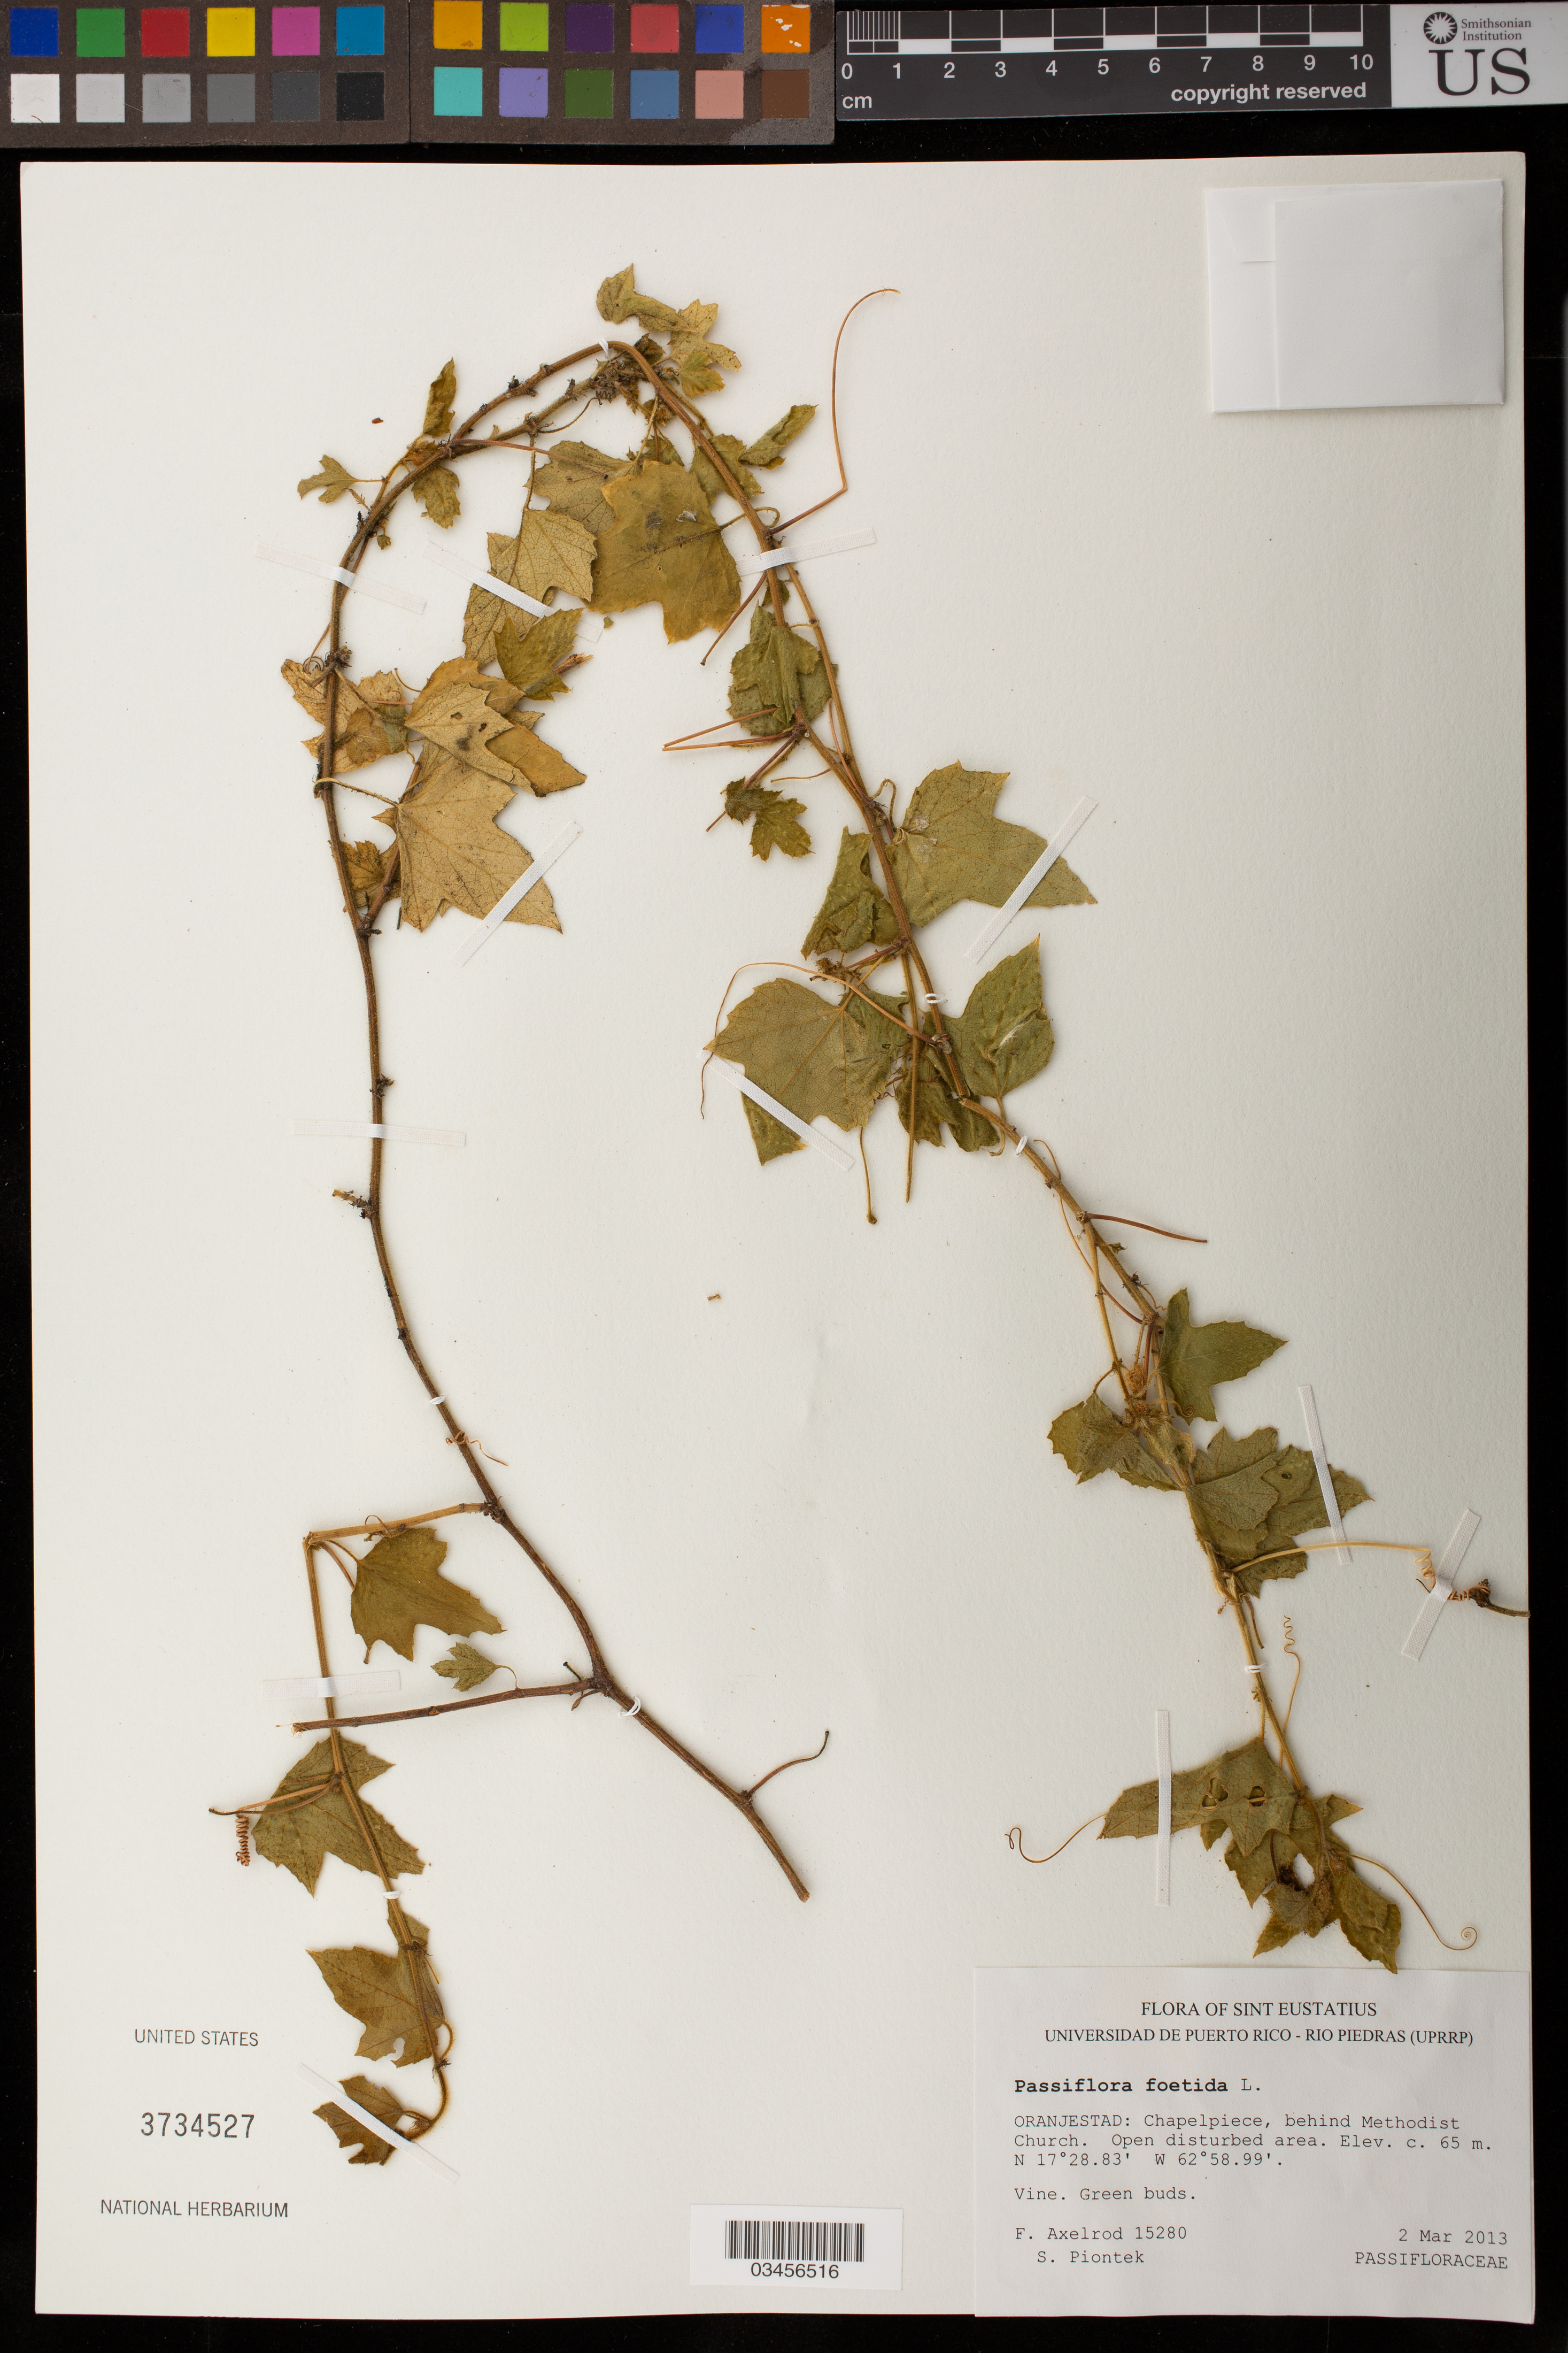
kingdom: Plantae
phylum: Tracheophyta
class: Magnoliopsida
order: Caryophyllales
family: Polygonaceae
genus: Persicaria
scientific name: Persicaria japonica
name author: Meisn.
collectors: S. Hatusima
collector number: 17475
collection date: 1955-04-30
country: Japan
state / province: Okinawa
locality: On shady stone wall at Urazoe, Shimajiri.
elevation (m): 100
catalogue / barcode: US 2243242